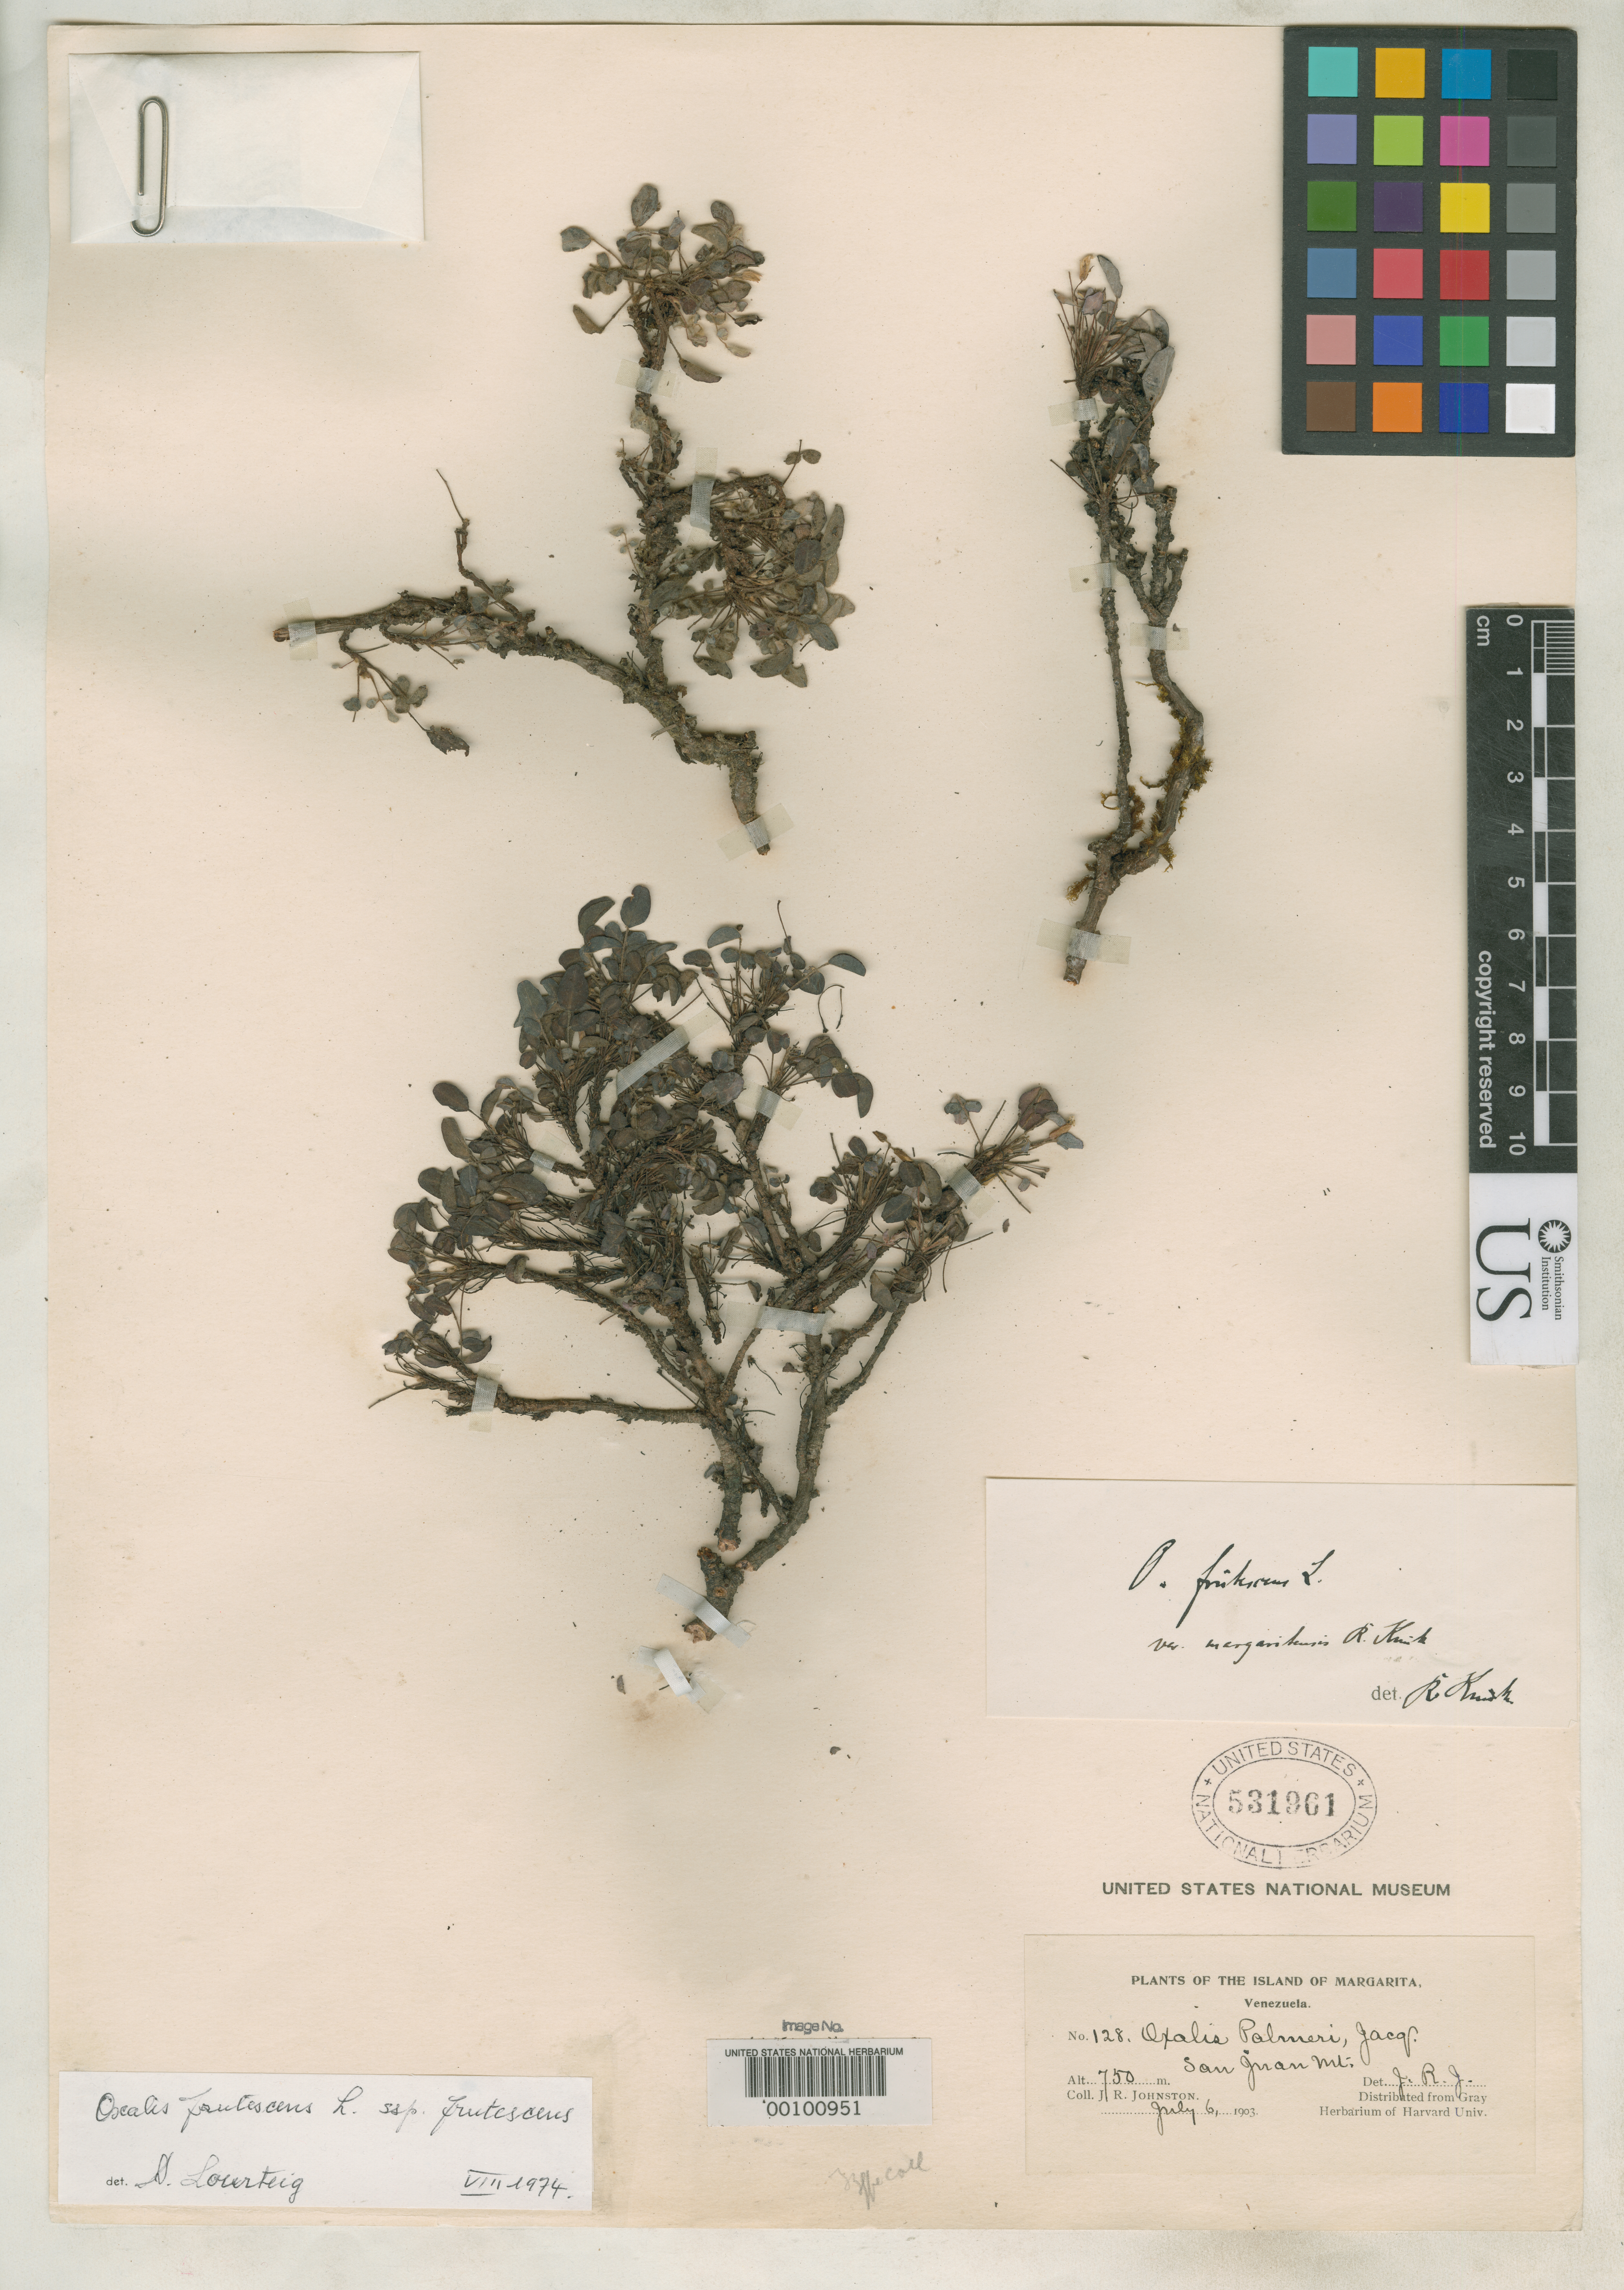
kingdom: Plantae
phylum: Tracheophyta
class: Magnoliopsida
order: Oxalidales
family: Oxalidaceae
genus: Oxalis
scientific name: Oxalis frutescens var. margaritensis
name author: R. Knuth in Engl.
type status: Isotype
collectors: J. Johnston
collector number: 128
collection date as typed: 06 Jul 1903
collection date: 1903-07-06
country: Venezuela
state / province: Nueva Esparta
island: Margarita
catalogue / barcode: US 531961